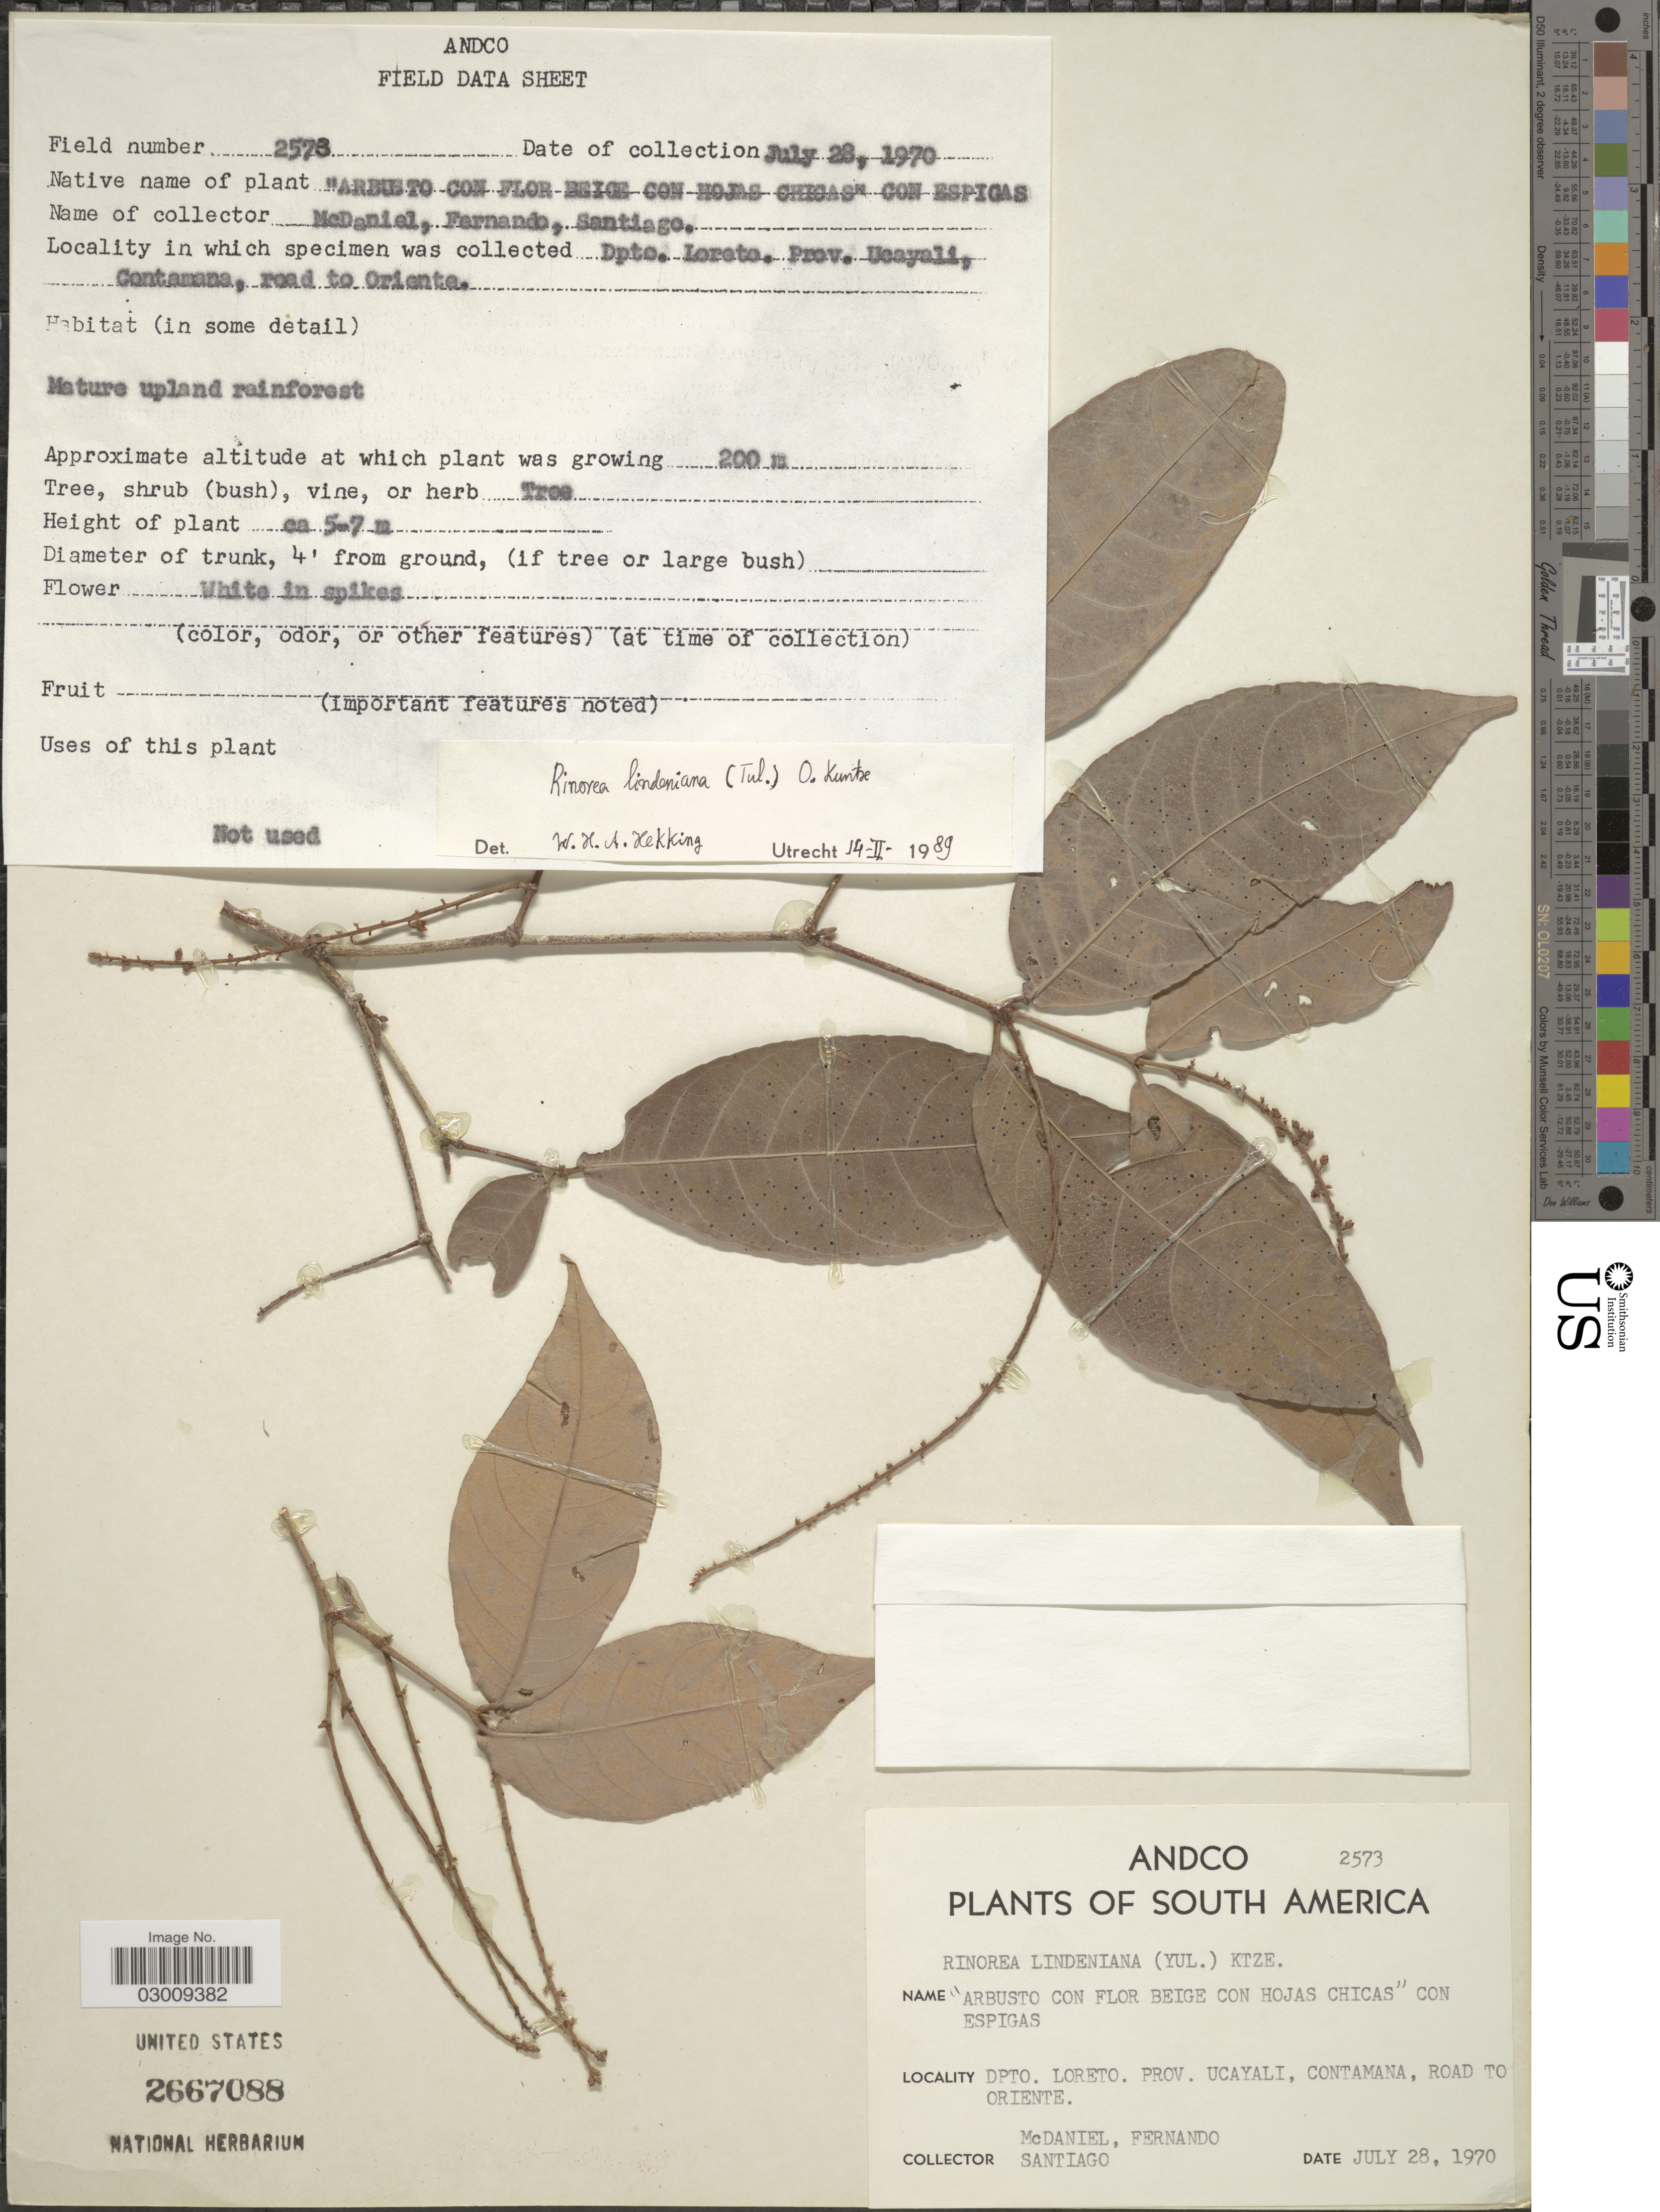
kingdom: Plantae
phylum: Tracheophyta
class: Magnoliopsida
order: Malpighiales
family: Violaceae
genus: Rinorea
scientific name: Rinorea lindeniana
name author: (Tul.) Kuntze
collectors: -- McDaniel, -- Fernando & -. Santiago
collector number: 2573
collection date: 1970-07-28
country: Peru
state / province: Loreto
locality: Dpto. Loreto. Prov. Ucayali, Contamana, road to Oriente.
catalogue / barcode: US 2667088